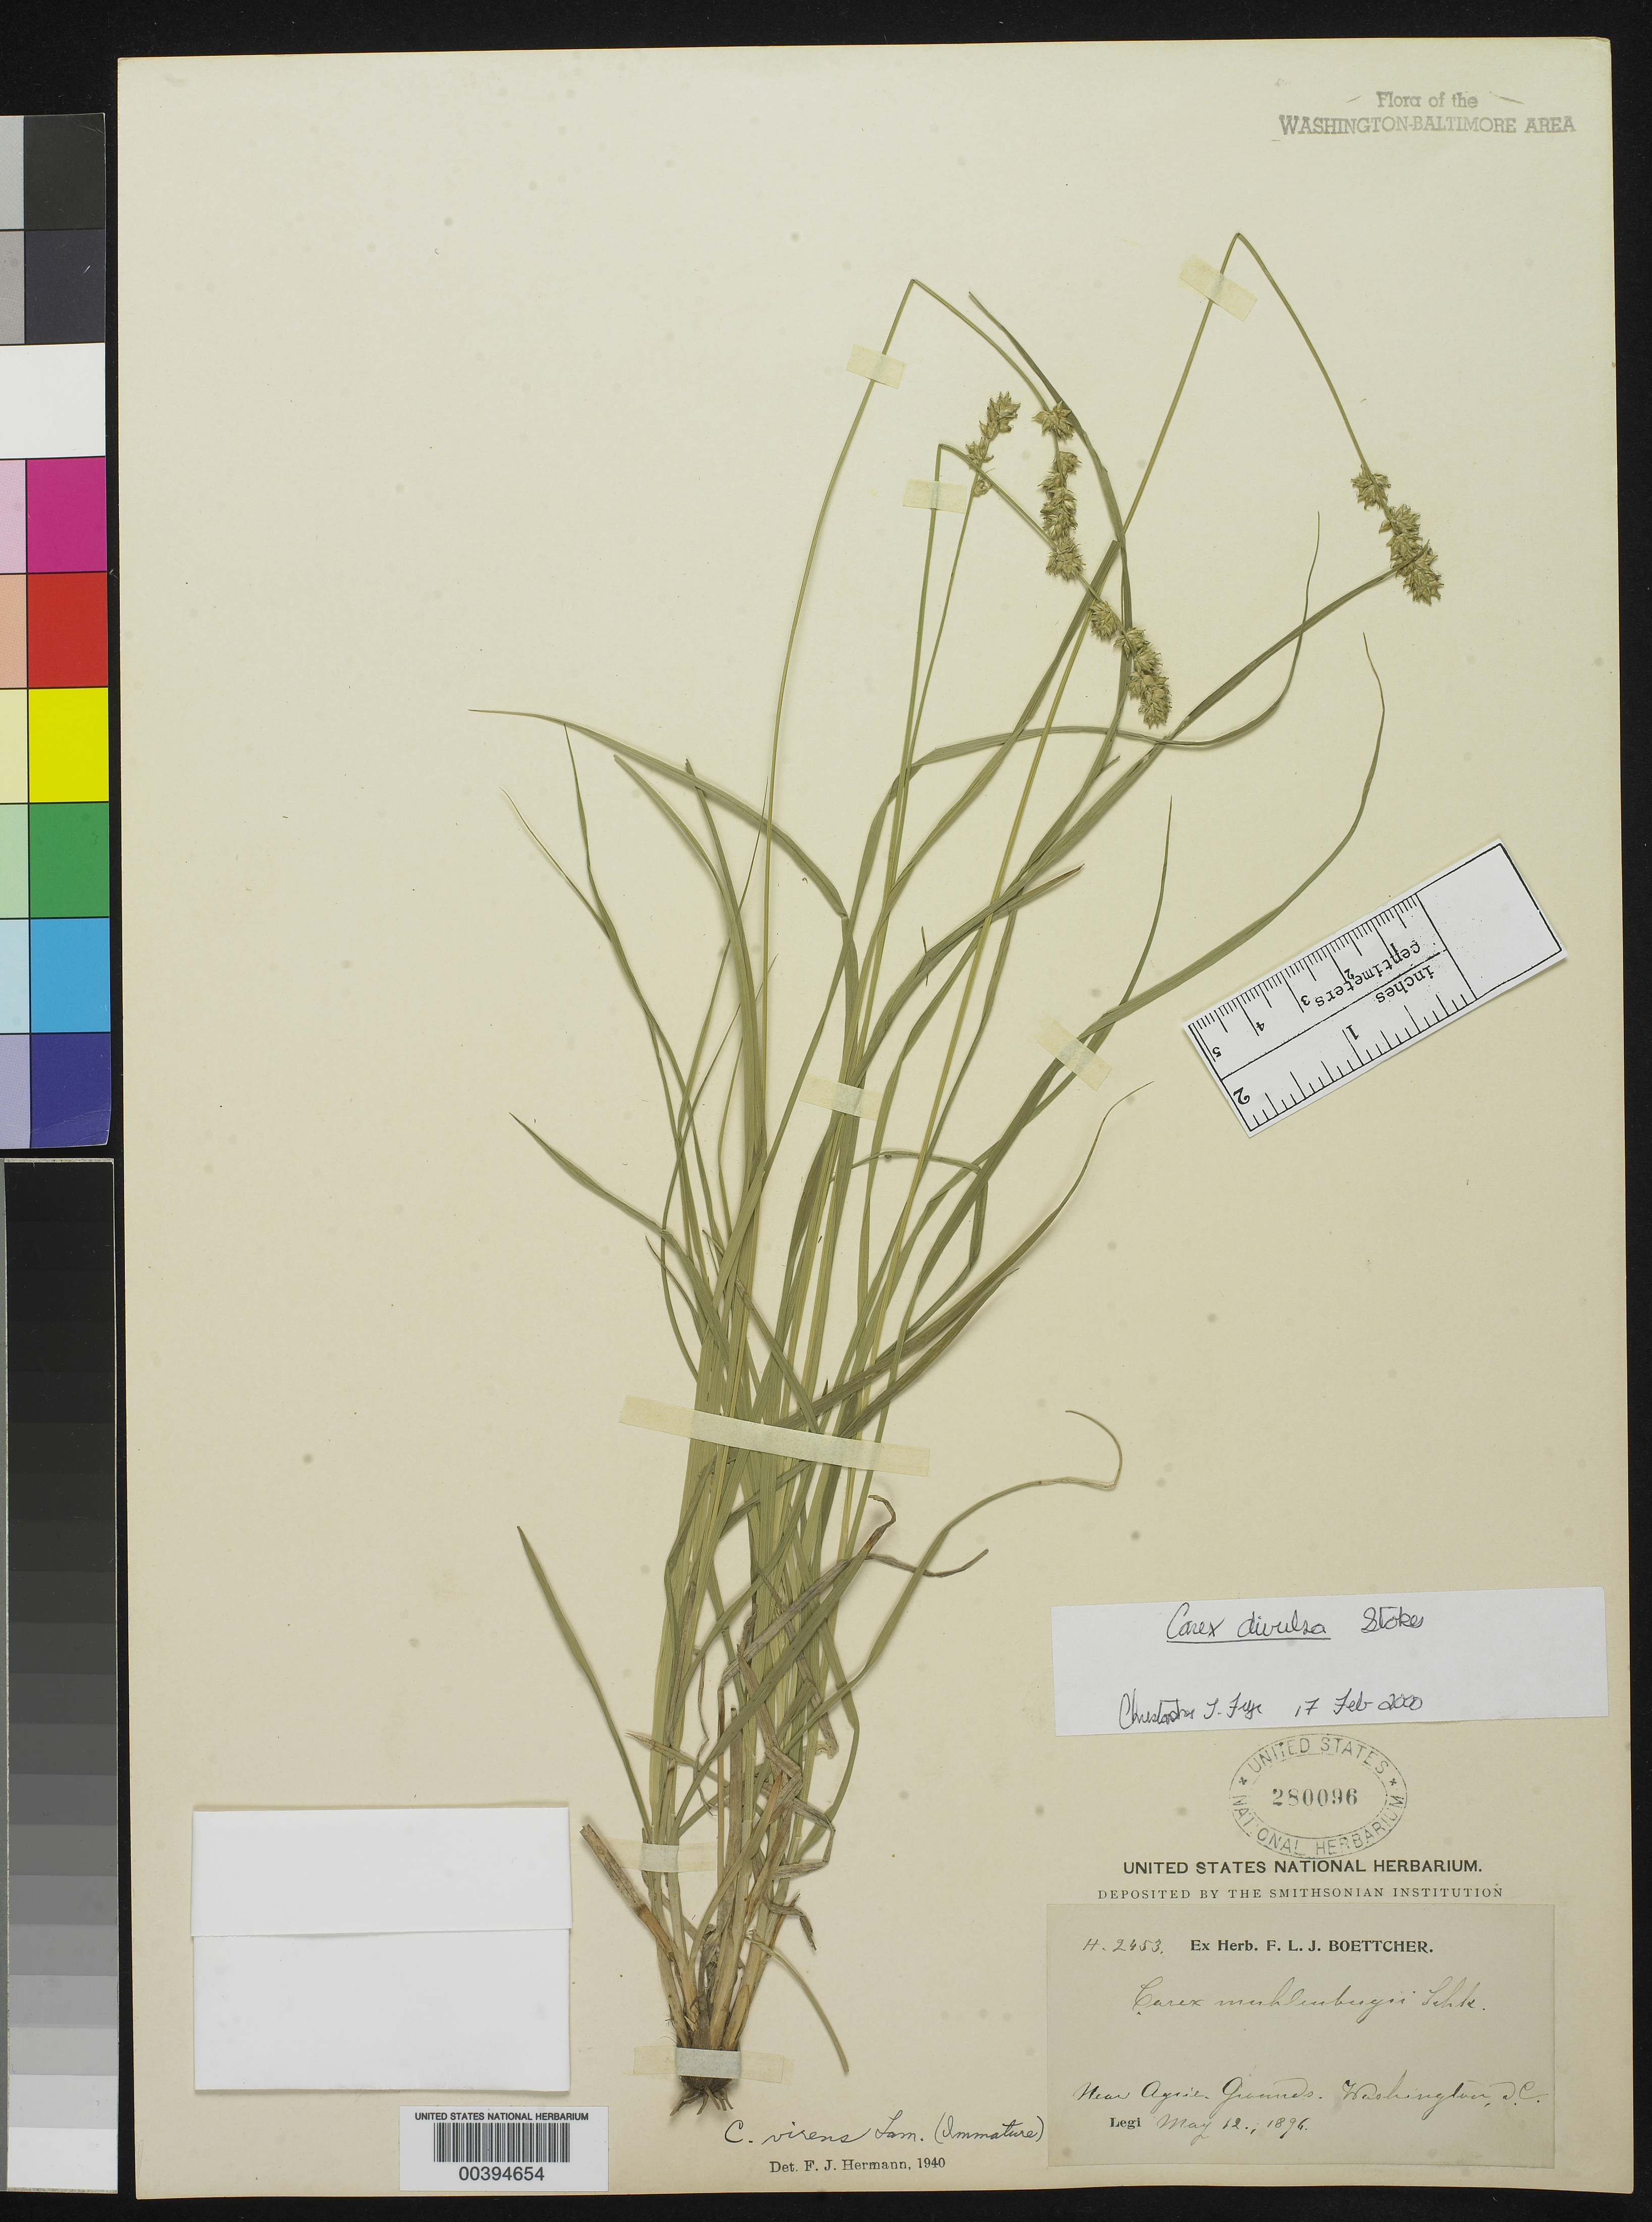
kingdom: Plantae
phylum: Tracheophyta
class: Liliopsida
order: Poales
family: Cyperaceae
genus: Carex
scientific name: Carex divulsa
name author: Stokes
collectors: F. Boettcher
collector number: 2453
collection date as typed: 12 May 1896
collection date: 1896-05-12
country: United States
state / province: District of Columbia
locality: Agriculture grounds vicinity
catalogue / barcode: US 280096